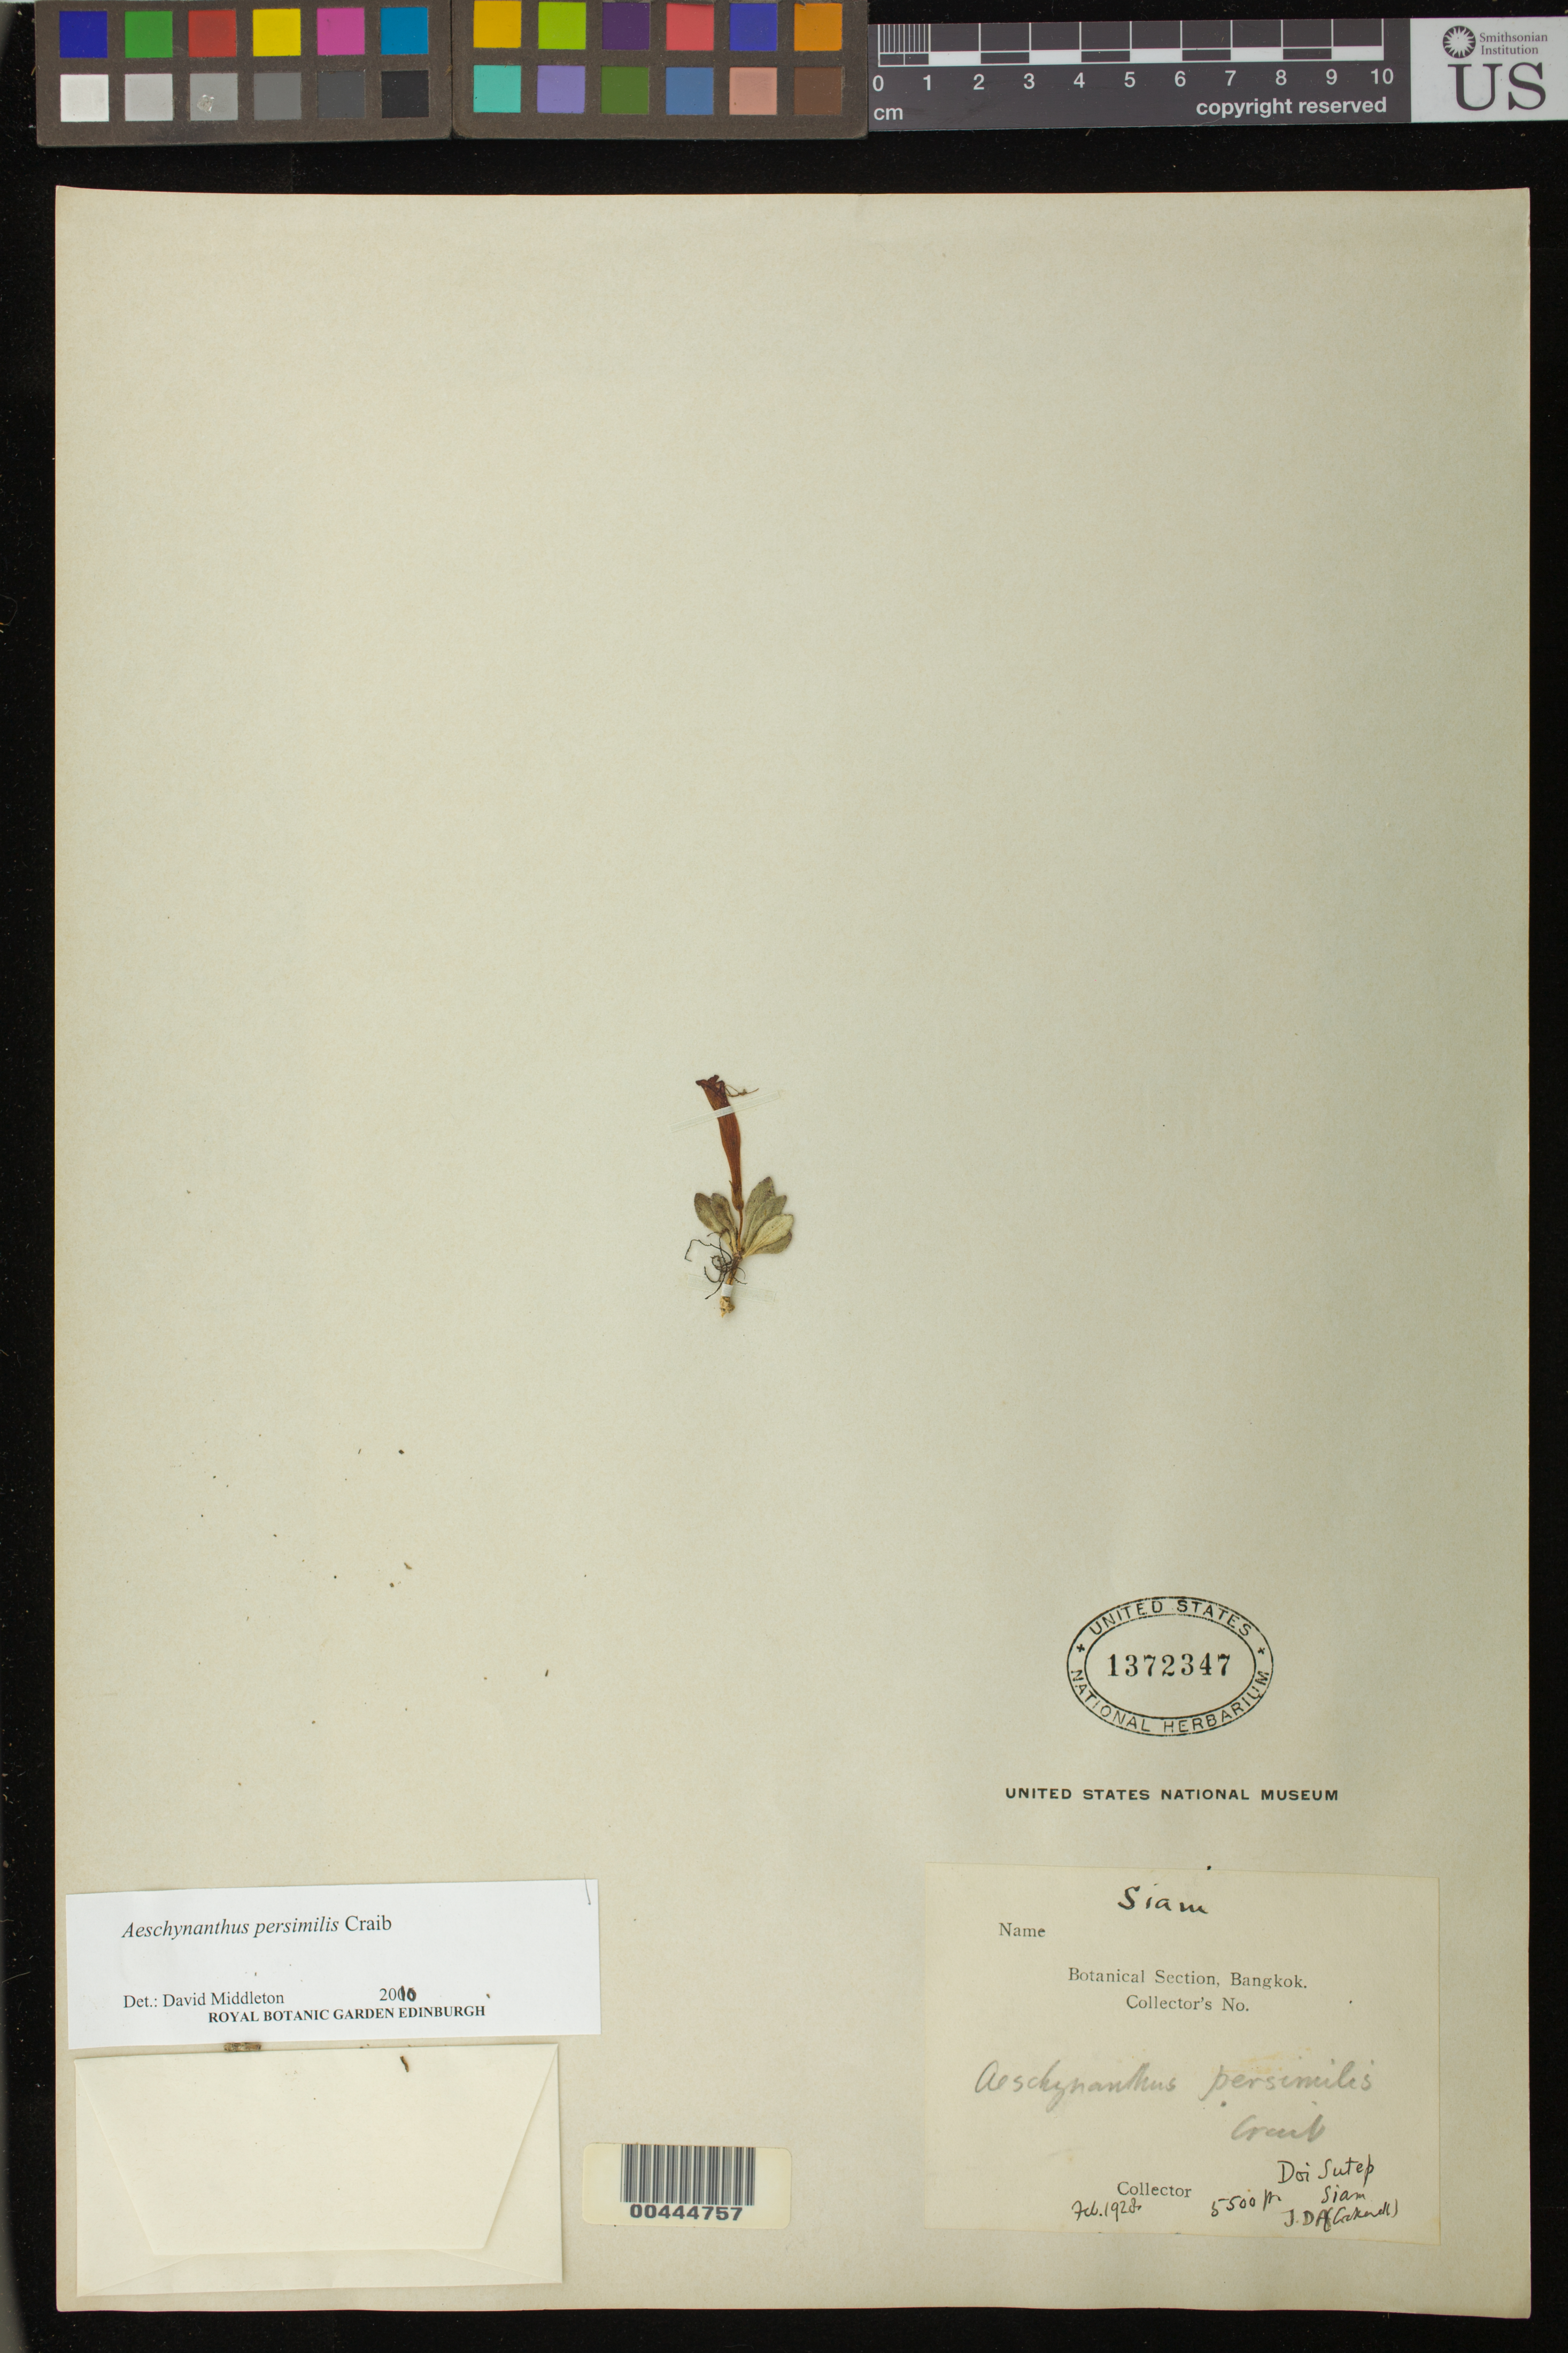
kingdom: Plantae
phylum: Tracheophyta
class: Magnoliopsida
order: Lamiales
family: Gesneriaceae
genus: Aeschynanthus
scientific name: Aeschynanthus persimilis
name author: Craib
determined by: Middleton, D. J.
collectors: J. Cokerell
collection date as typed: Feb 1928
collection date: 1928-02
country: Thailand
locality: Siam, Doi Sutep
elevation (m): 1676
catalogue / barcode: US 1372347